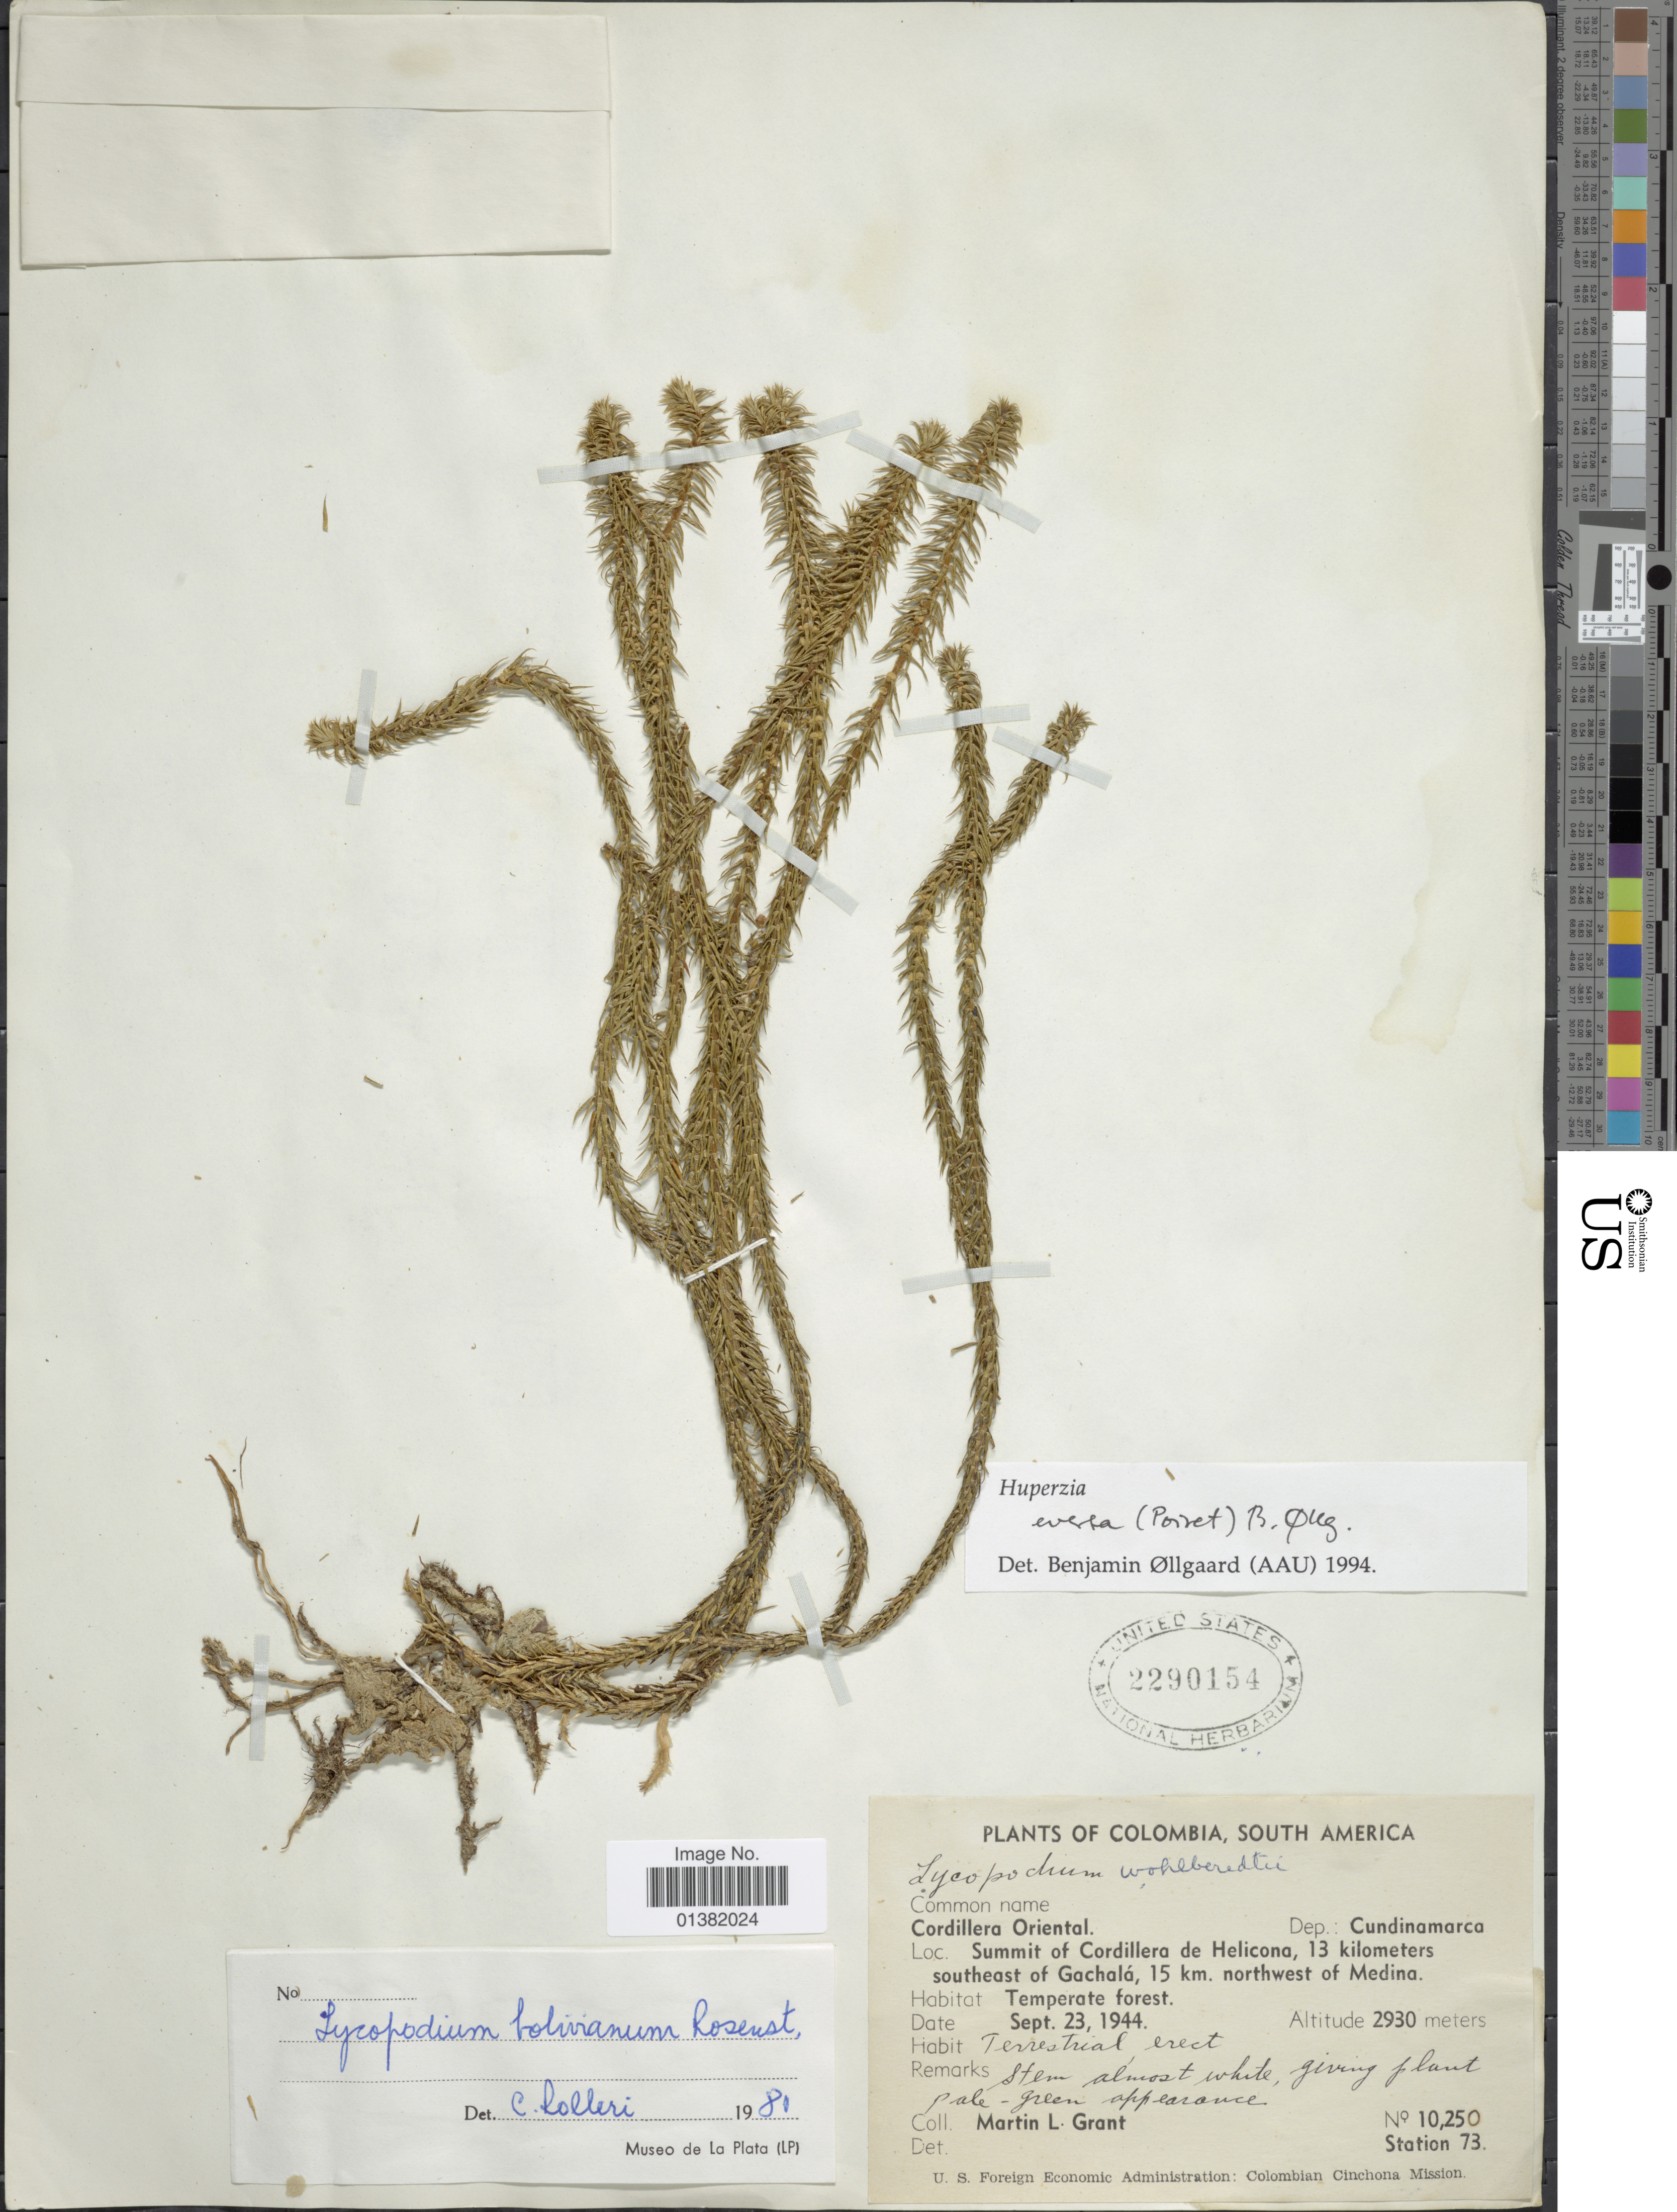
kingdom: Plantae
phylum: Tracheophyta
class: Lycopodiopsida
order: Lycopodiales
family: Lycopodiaceae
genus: Phlegmariurus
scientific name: Phlegmariurus eversus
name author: (Poir.) B. Øllg.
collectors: M. L. Grant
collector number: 10250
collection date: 1944-09-23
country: Colombia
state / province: Cundinamarca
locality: Cordillera Oriental, Summit of Cordillera de Helicona, 13 kilometers southeast of Gachalá, 15 km. northwest of Medina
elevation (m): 2930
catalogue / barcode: US 2290154